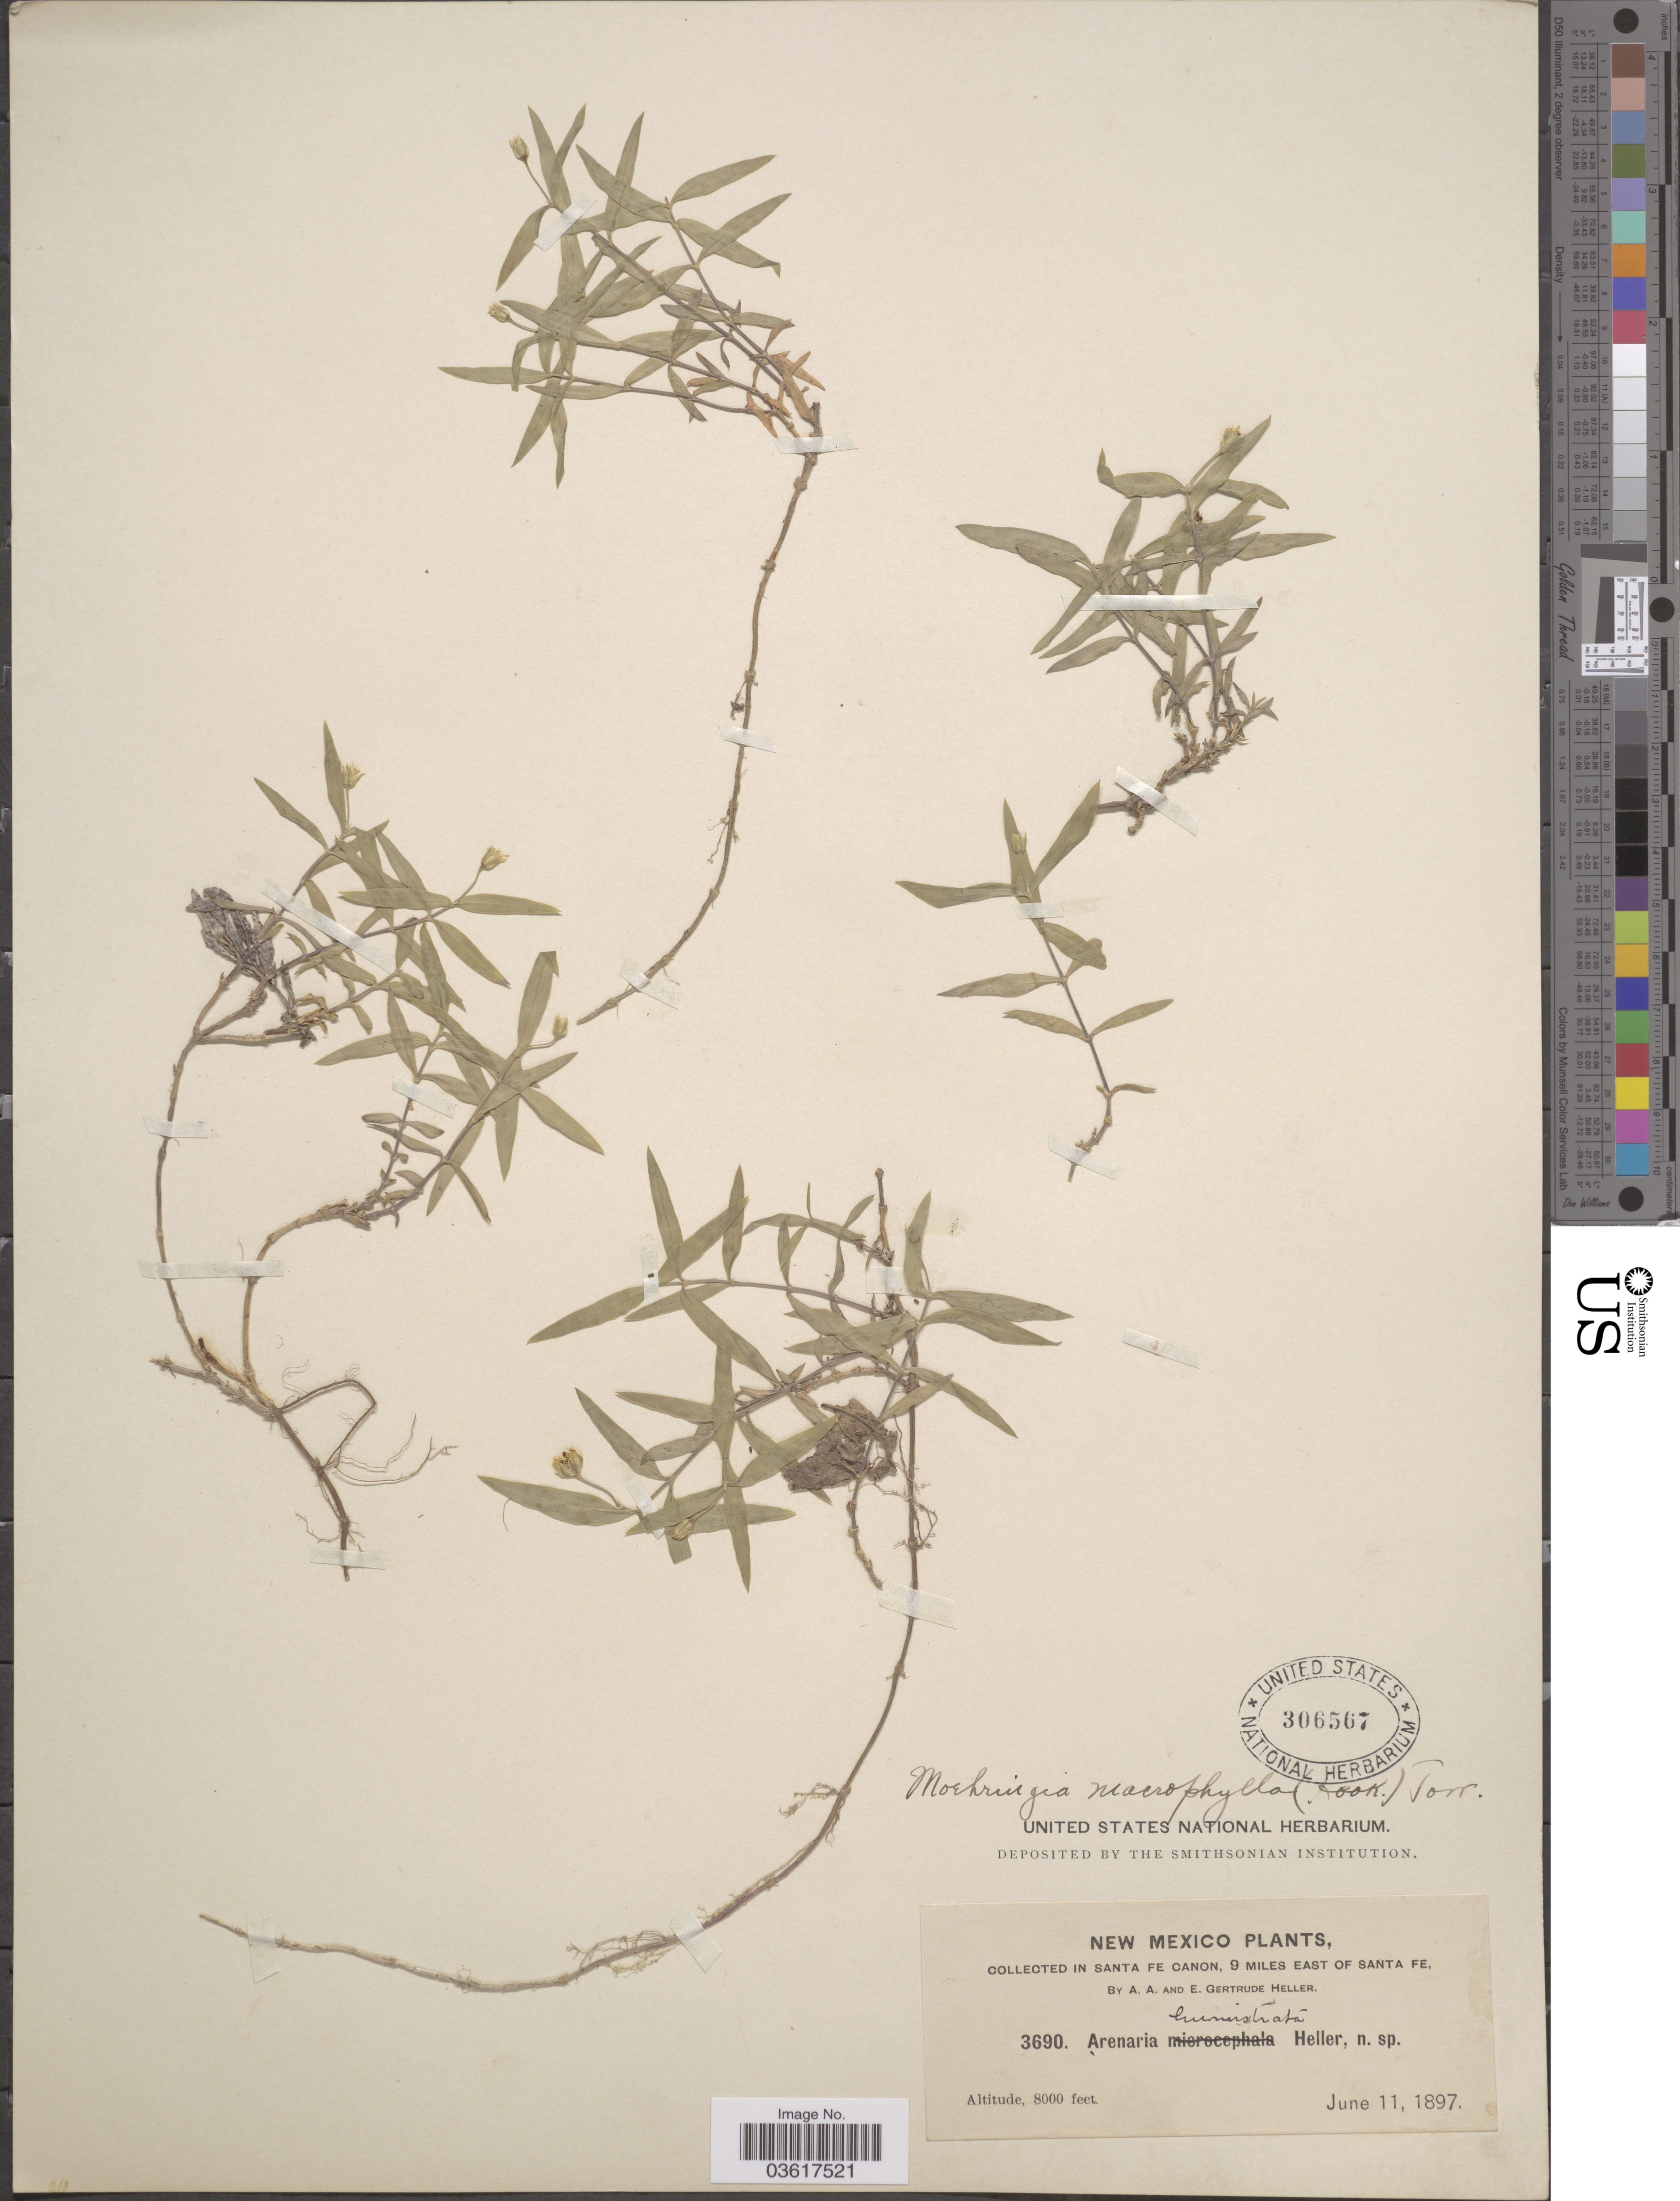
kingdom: Plantae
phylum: Tracheophyta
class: Magnoliopsida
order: Caryophyllales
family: Caryophyllaceae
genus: Moehringia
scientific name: Moehringia macrophylla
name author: (Hook.) Fenzl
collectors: A. A. Heller & E. G. Heller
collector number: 3690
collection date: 1897-06-11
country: United States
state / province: New Mexico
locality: In Santa Fe Canon, 9 miles east of Santa Fe.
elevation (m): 2438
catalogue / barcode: US 306567